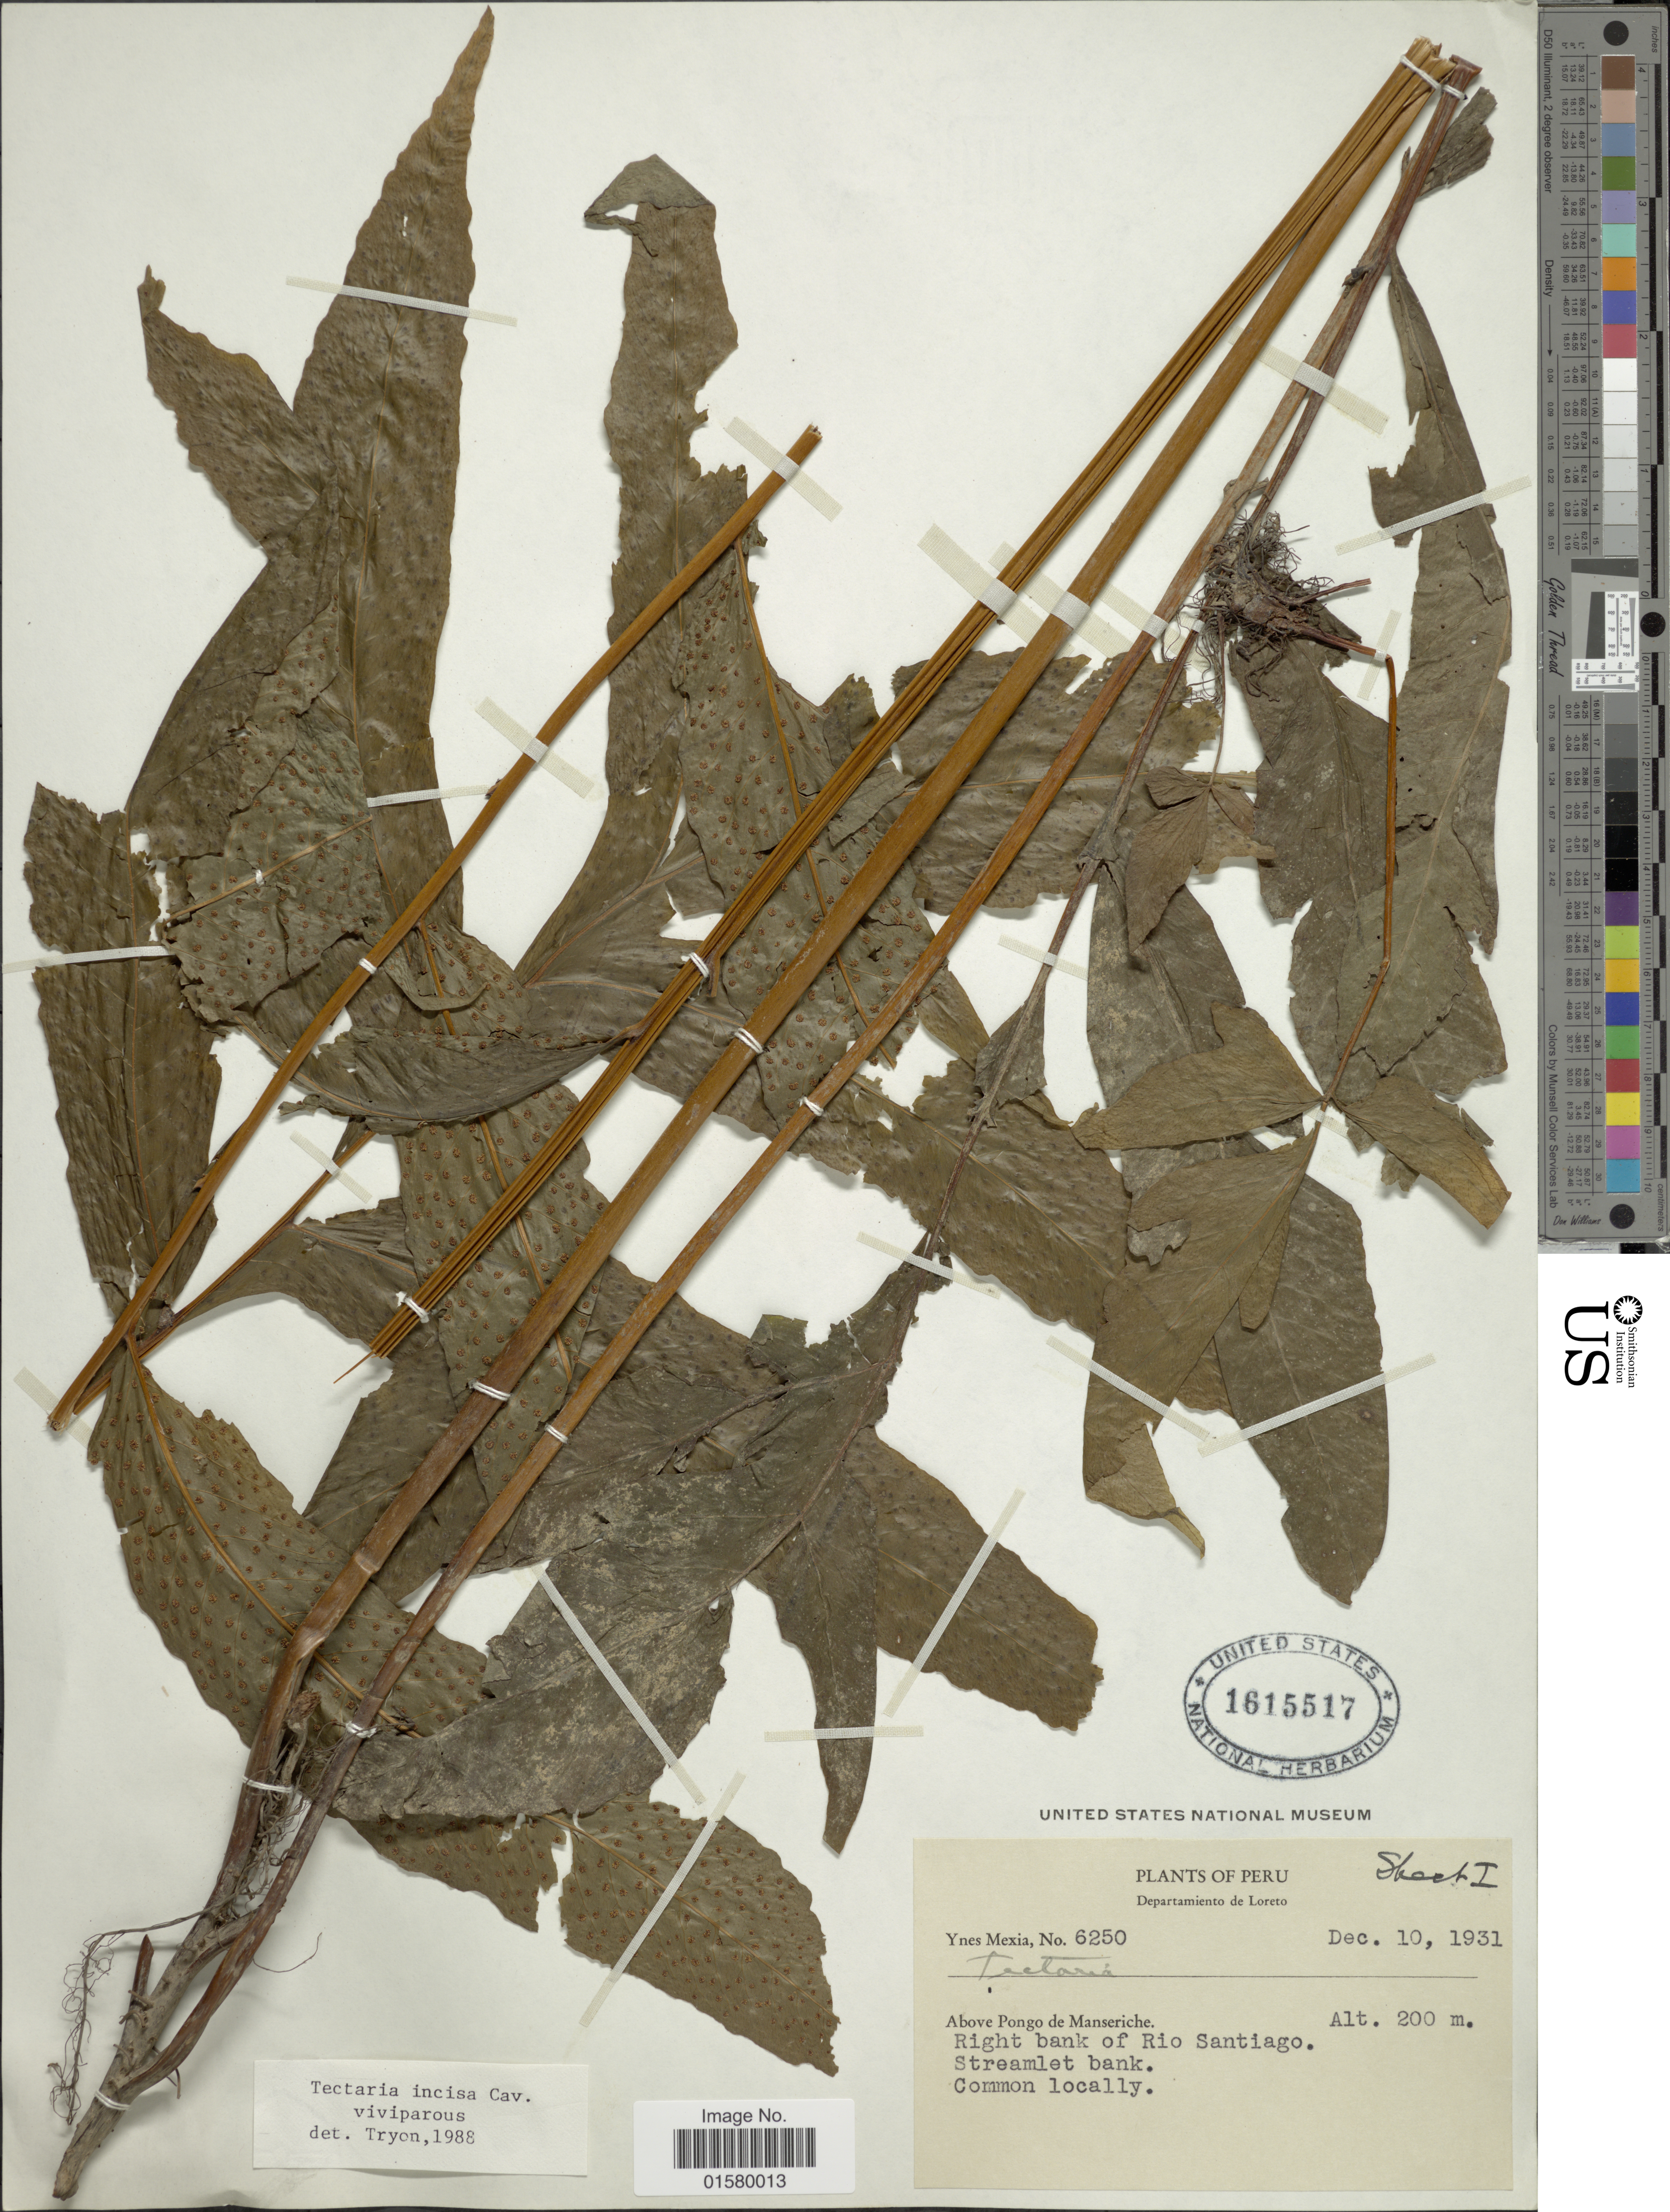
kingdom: Plantae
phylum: Tracheophyta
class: Polypodiopsida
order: Polypodiales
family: Tectariaceae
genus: Tectaria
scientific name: Tectaria vivipara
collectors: Y. Mexia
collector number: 6250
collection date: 1931-12-10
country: Peru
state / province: Loreto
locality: Departamiento de Loreto, above Pongo de Manseriche, right bank of Rio Santiago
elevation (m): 200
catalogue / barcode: US 1615517